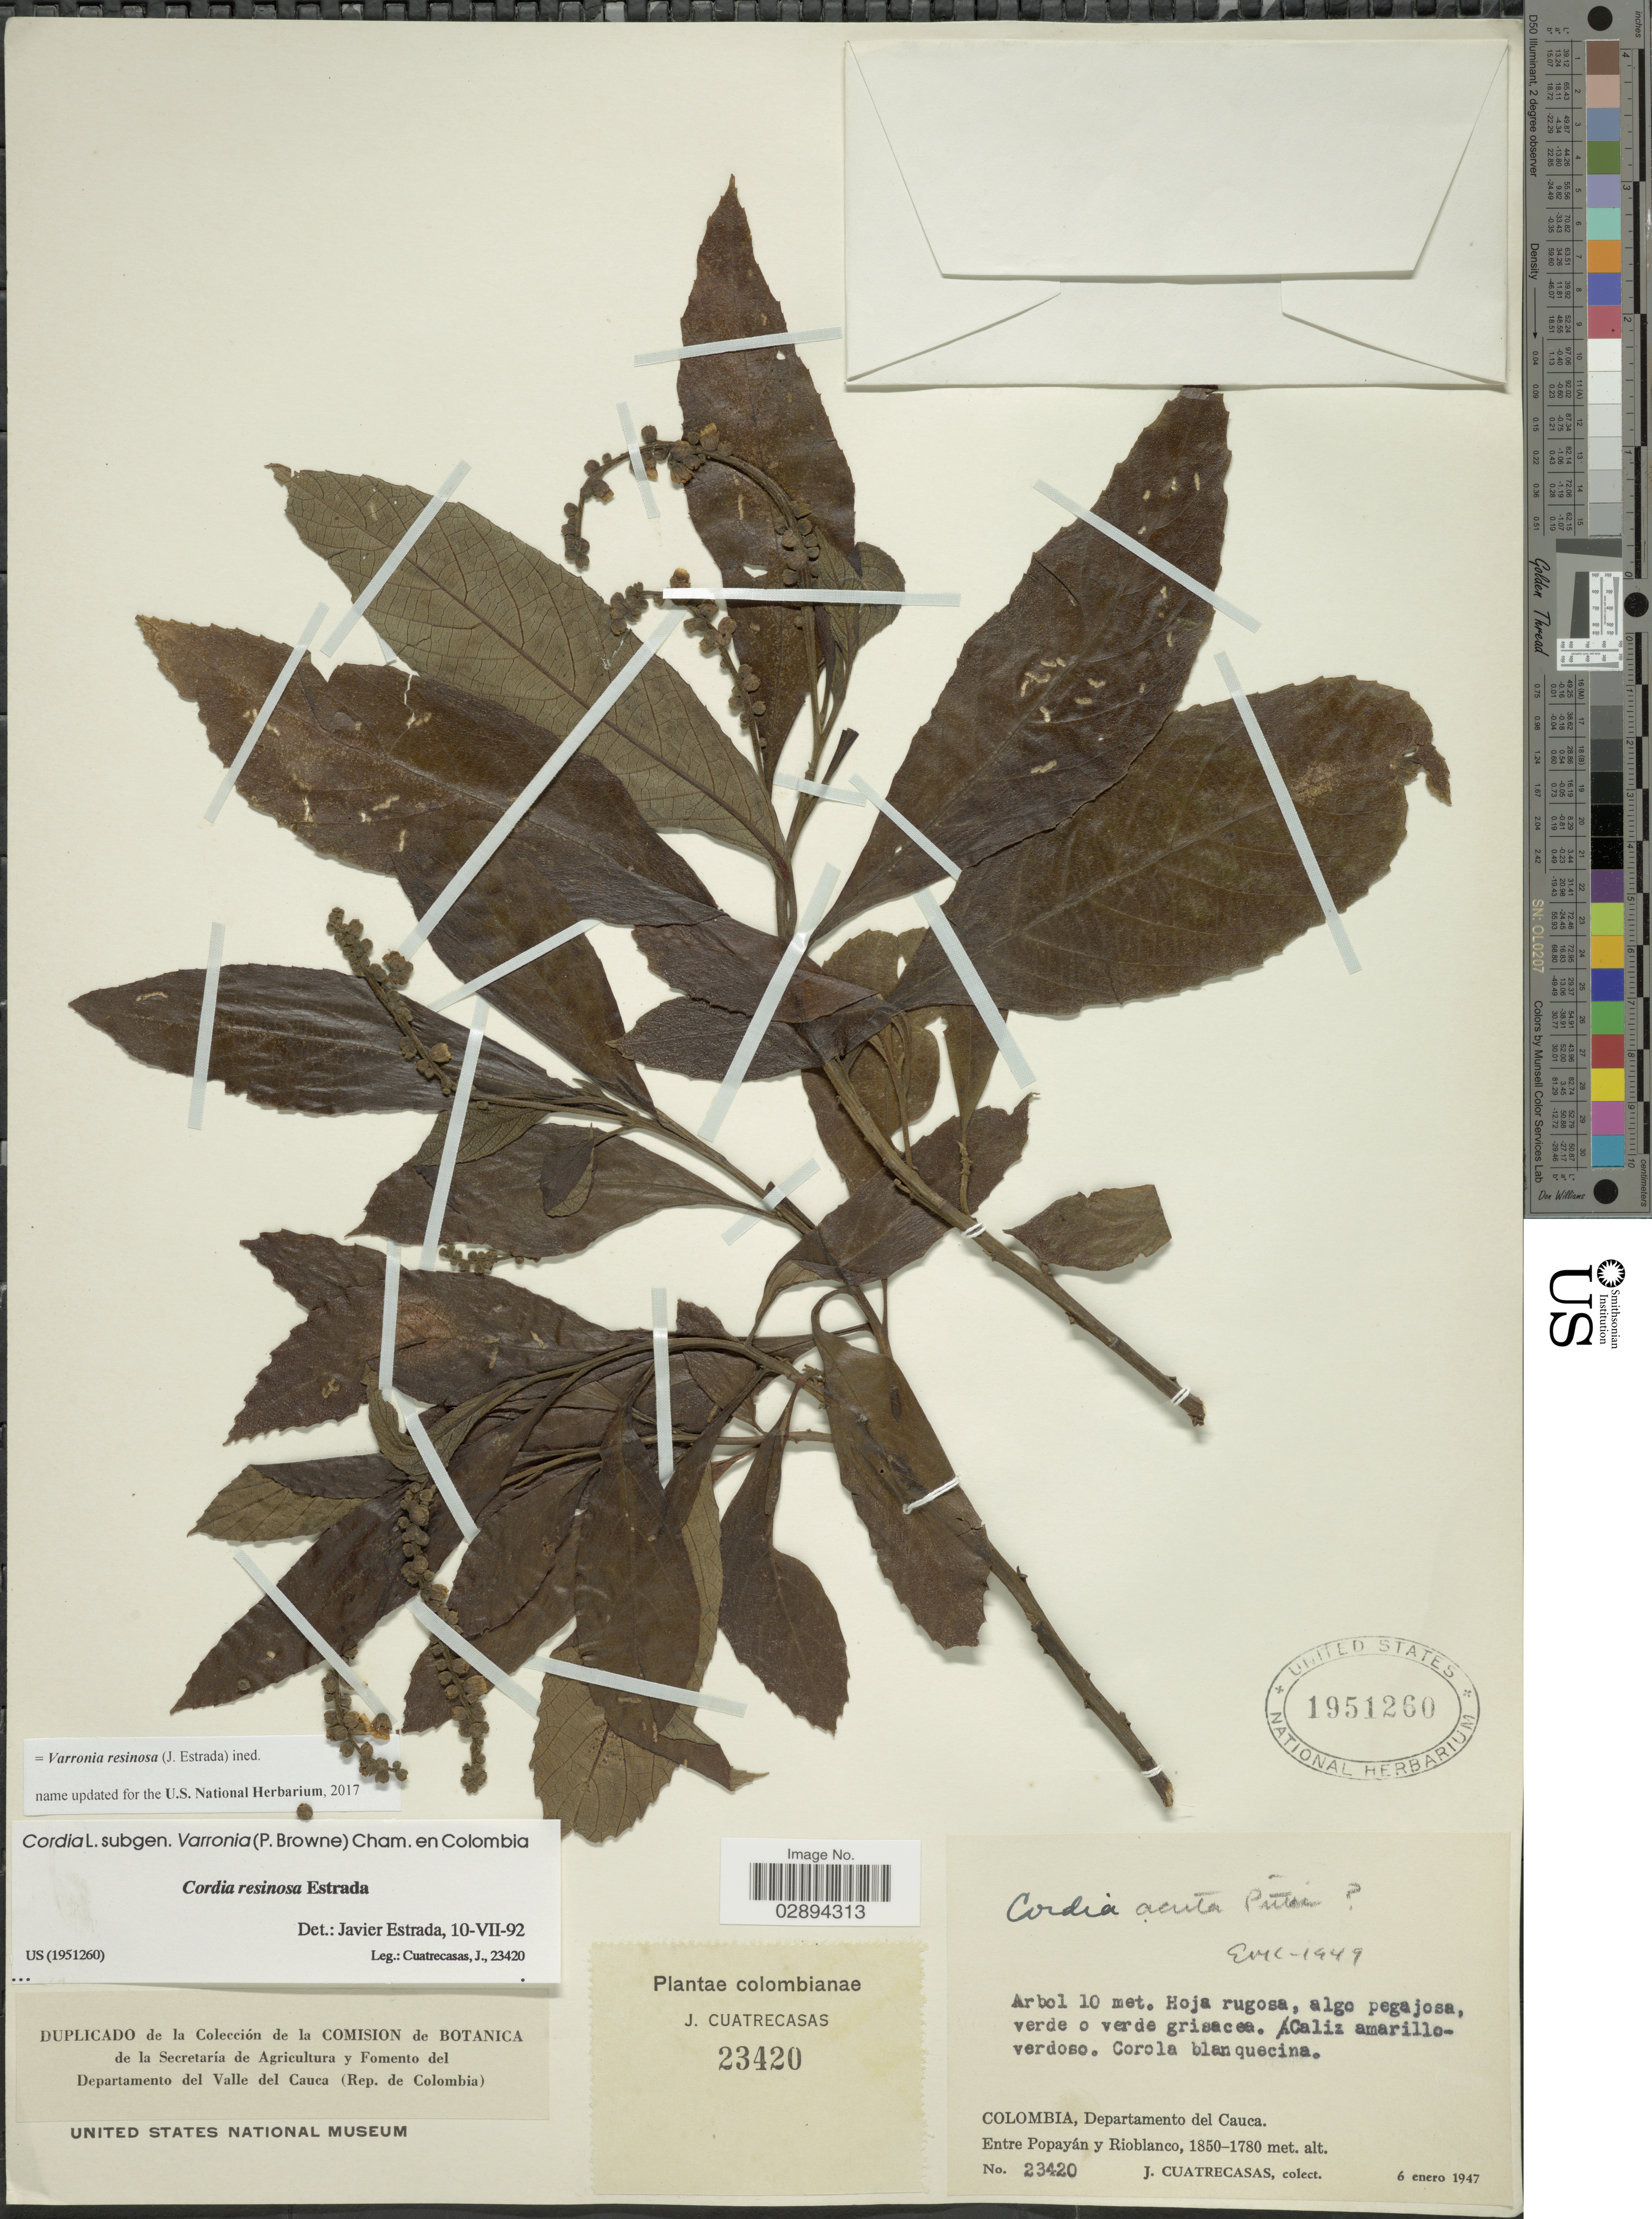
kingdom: Plantae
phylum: Tracheophyta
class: Magnoliopsida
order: Boraginales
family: Cordiaceae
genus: Varronia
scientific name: Varronia resinosa (J. Estrada) comb. nov. ined.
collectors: J. Cuatrecasas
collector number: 23420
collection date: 1947-01-06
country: Colombia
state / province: Cauca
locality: Departamento del Cauca, Entre Popayán y Rioblanco.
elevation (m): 1780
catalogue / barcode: US 1951260